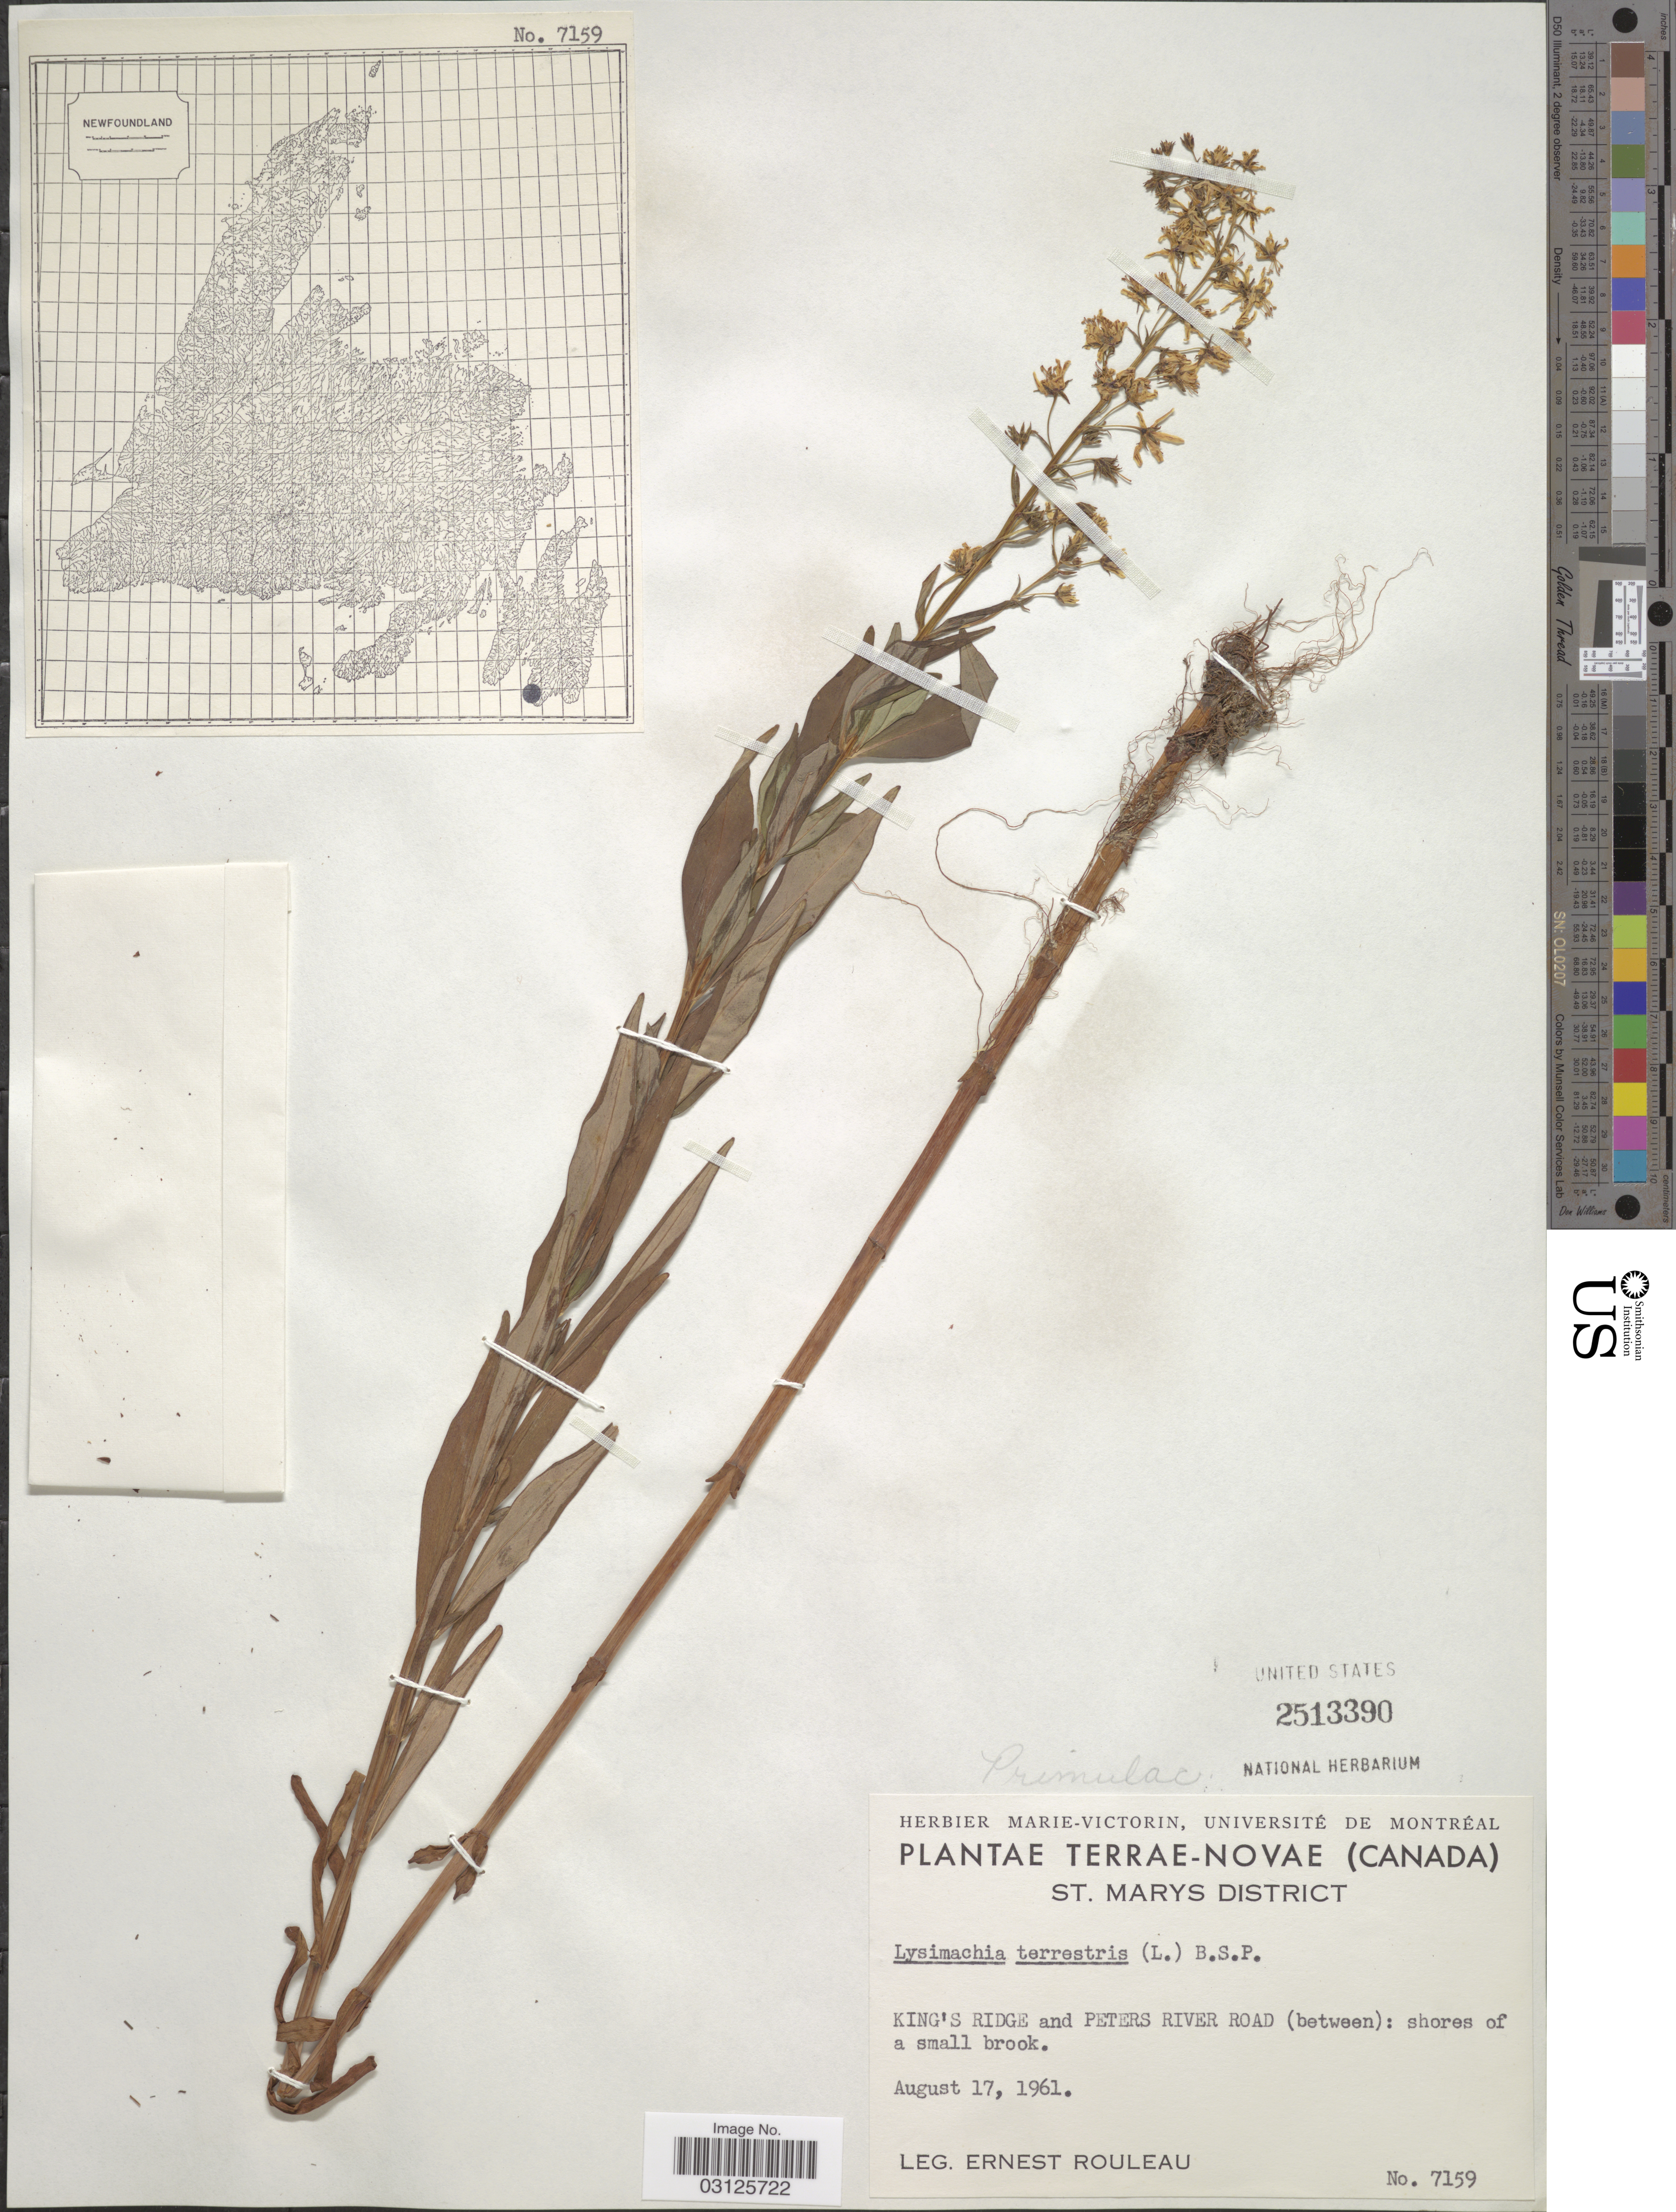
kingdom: Plantae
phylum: Tracheophyta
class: Magnoliopsida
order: Ericales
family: Primulaceae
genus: Lysimachia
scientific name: Lysimachia terrestris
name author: (L.) Britton, Stearns & Poggenb.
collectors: E. Rouleau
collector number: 7159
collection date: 1961-08-17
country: Canada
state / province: Newfoundland and Labrador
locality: Terrae-Novae, St. Marys District, King's Ridge and Peters River Road (between): shores of a small brook.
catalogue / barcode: US 2513390